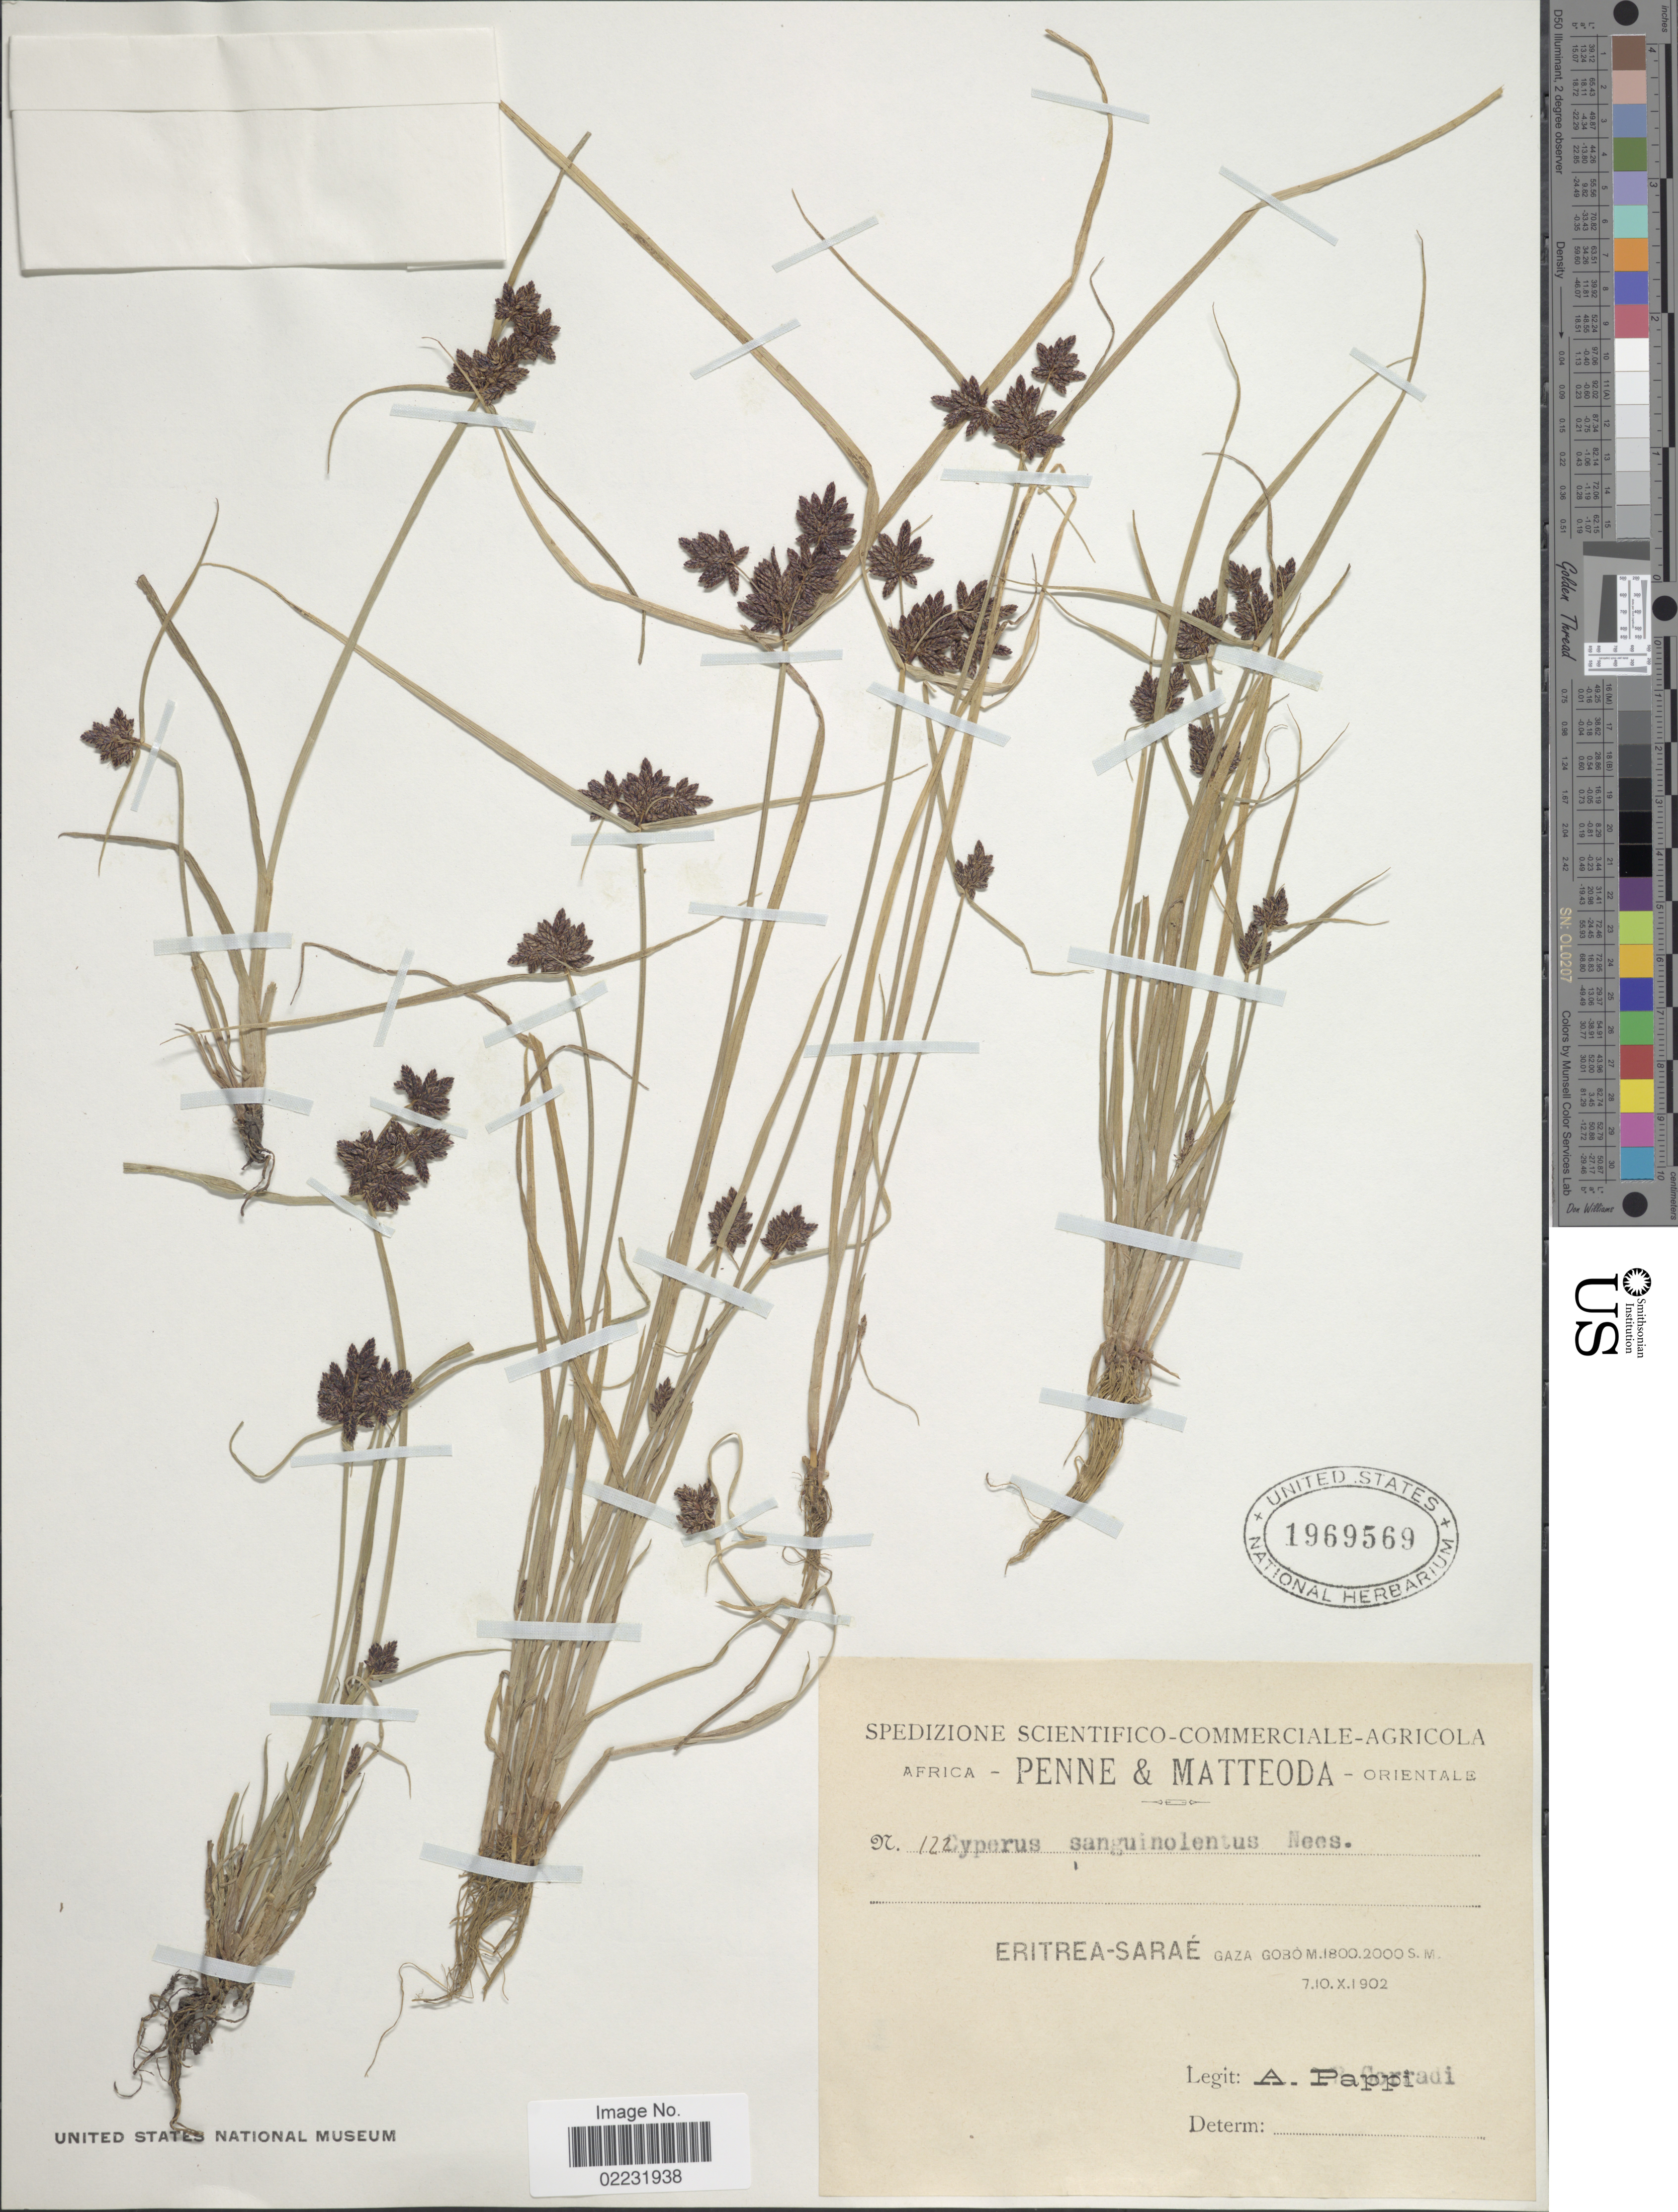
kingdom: Plantae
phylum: Tracheophyta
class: Liliopsida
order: Poales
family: Cyperaceae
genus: Cyperus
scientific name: Cyperus sanguinolentus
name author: Vahl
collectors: A. Pappi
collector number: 122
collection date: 1902-10-07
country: Eritrea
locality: Orientale, Eritrea-Sarae Gaza Gobo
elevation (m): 1800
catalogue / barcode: US 1969569